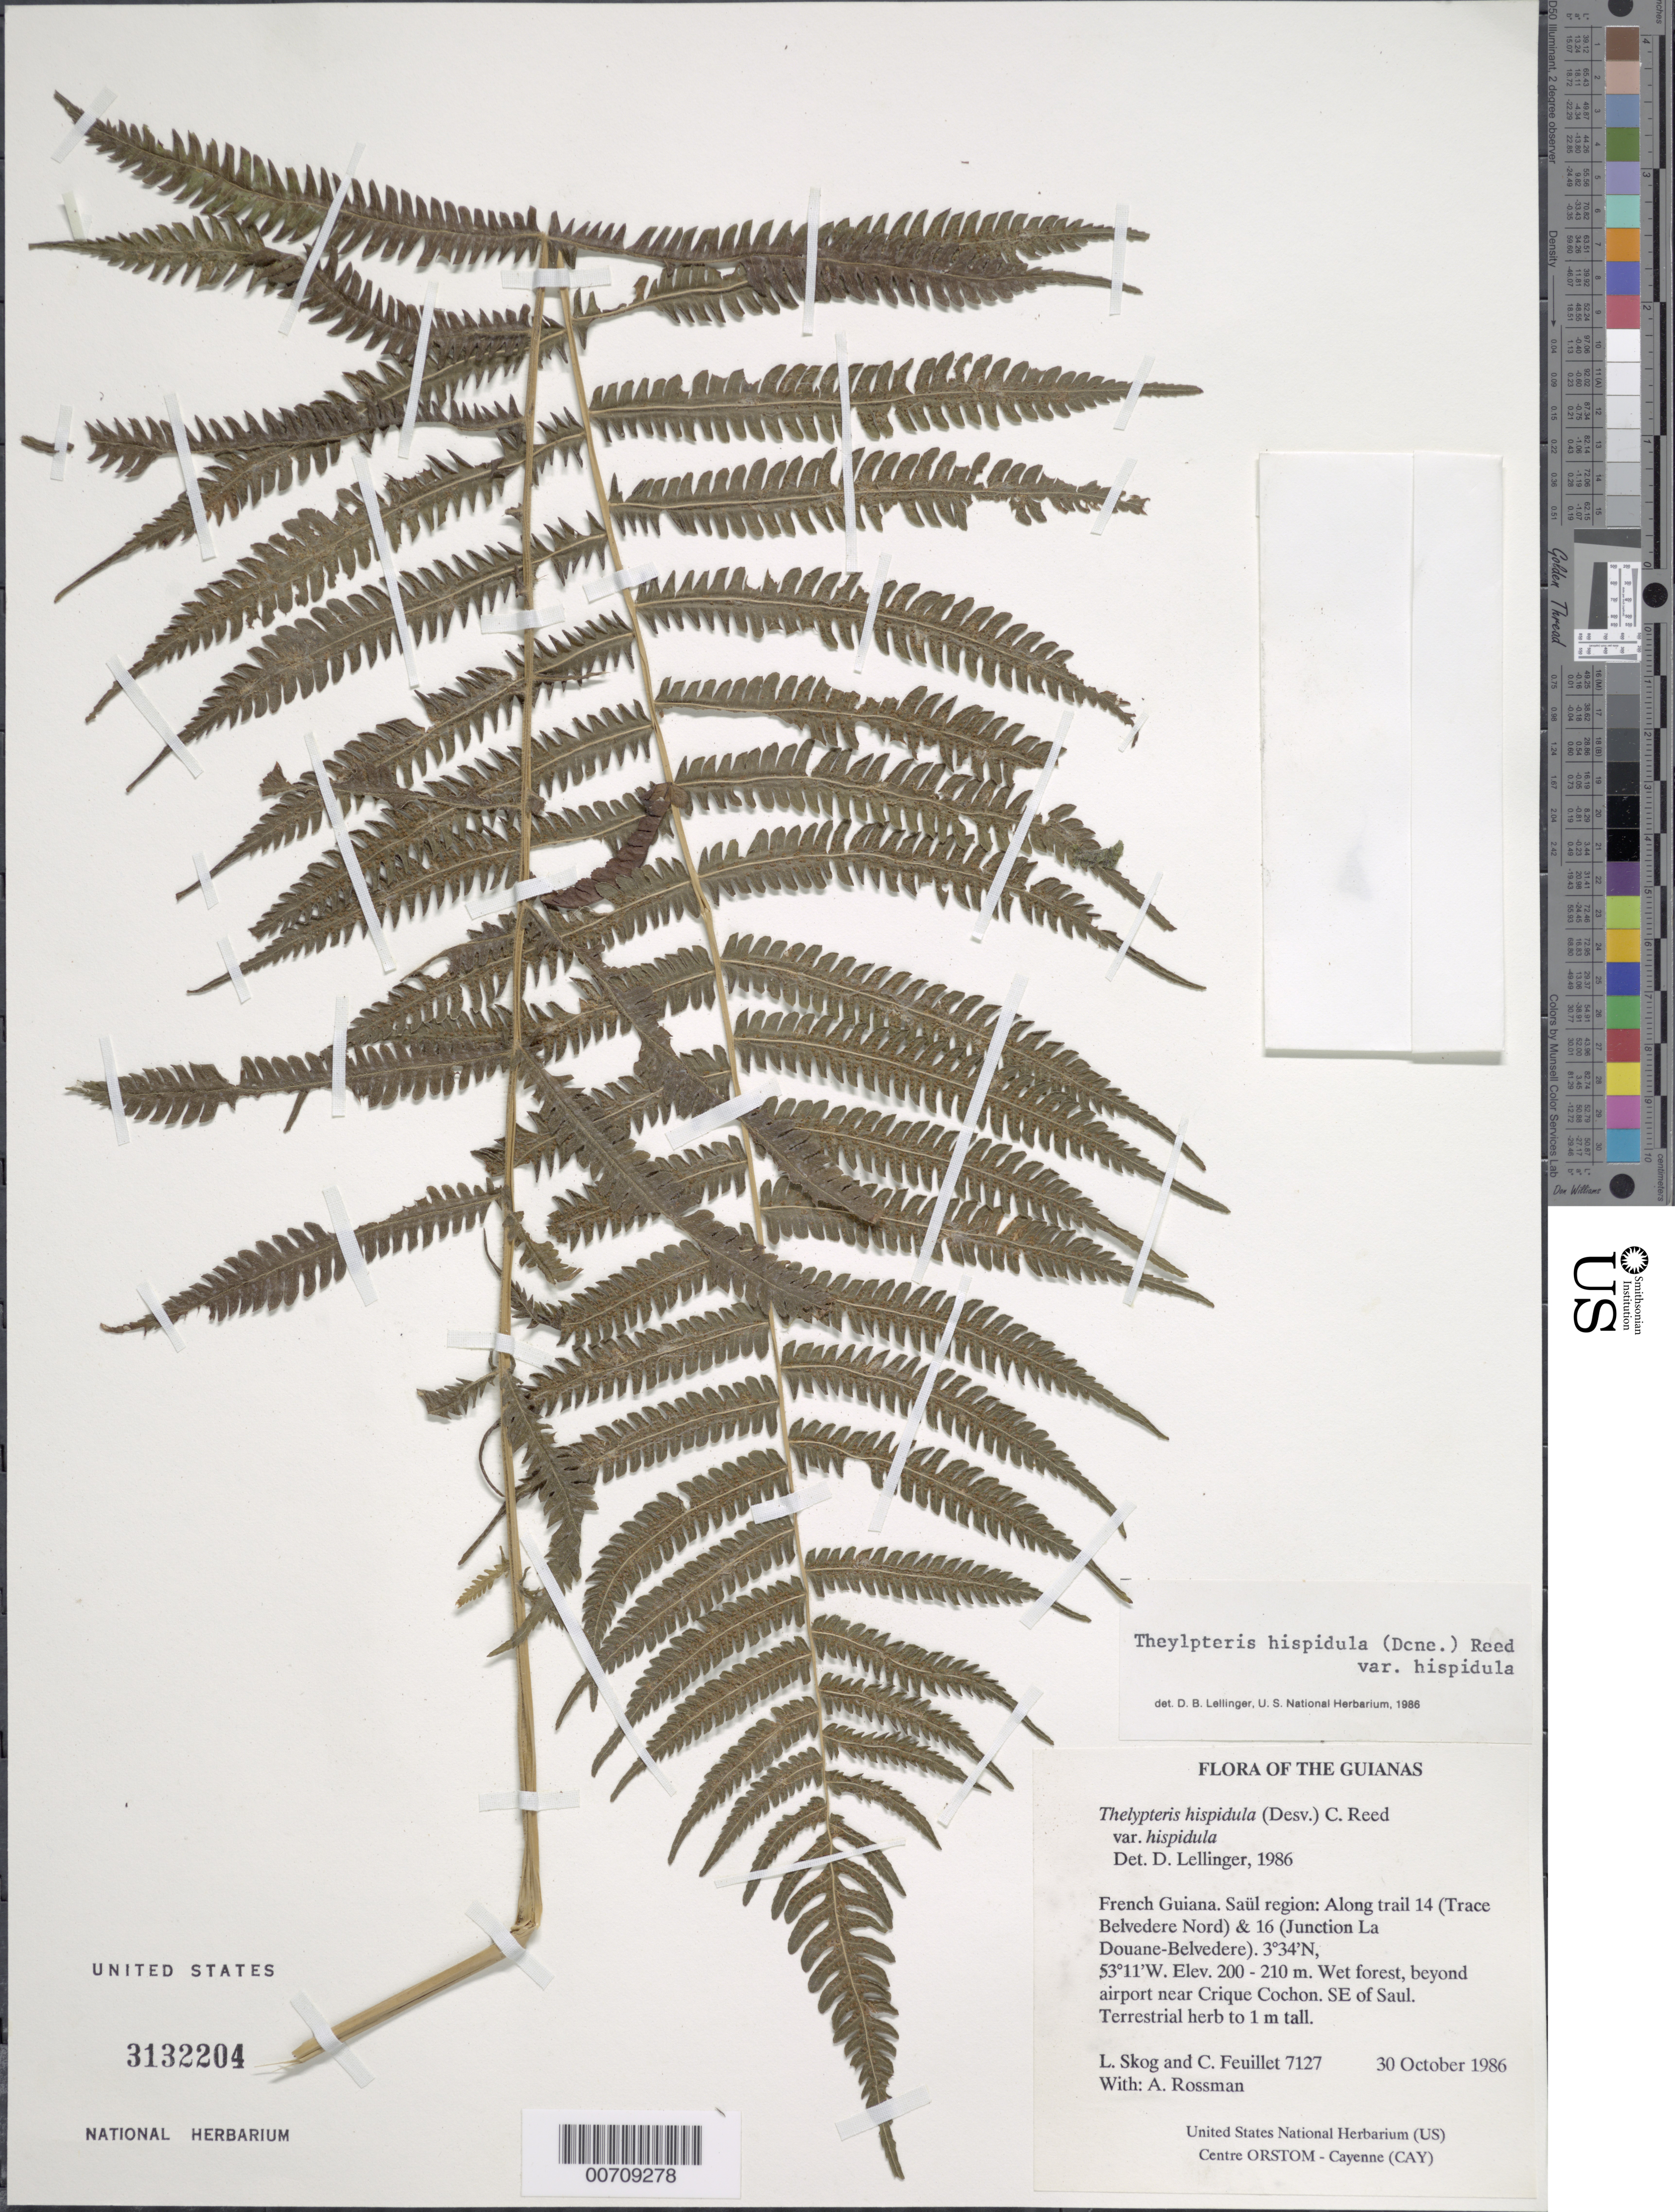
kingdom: Plantae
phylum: Tracheophyta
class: Polypodiopsida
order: Polypodiales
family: Thelypteridaceae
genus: Christella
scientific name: Christella hispidula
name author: (Decne.) Holttum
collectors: L. E. Skog, C. Feuillet & A. Rossman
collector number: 7127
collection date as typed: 30 October 1986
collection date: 1986-10-30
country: French Guiana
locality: SE of Saül along trail 14 (Trace Belvedere Nord) & 16 (Junction La Douane-Belvedere)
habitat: Wet forest, beyond airport near Crique Cochon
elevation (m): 200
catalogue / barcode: US 3132204